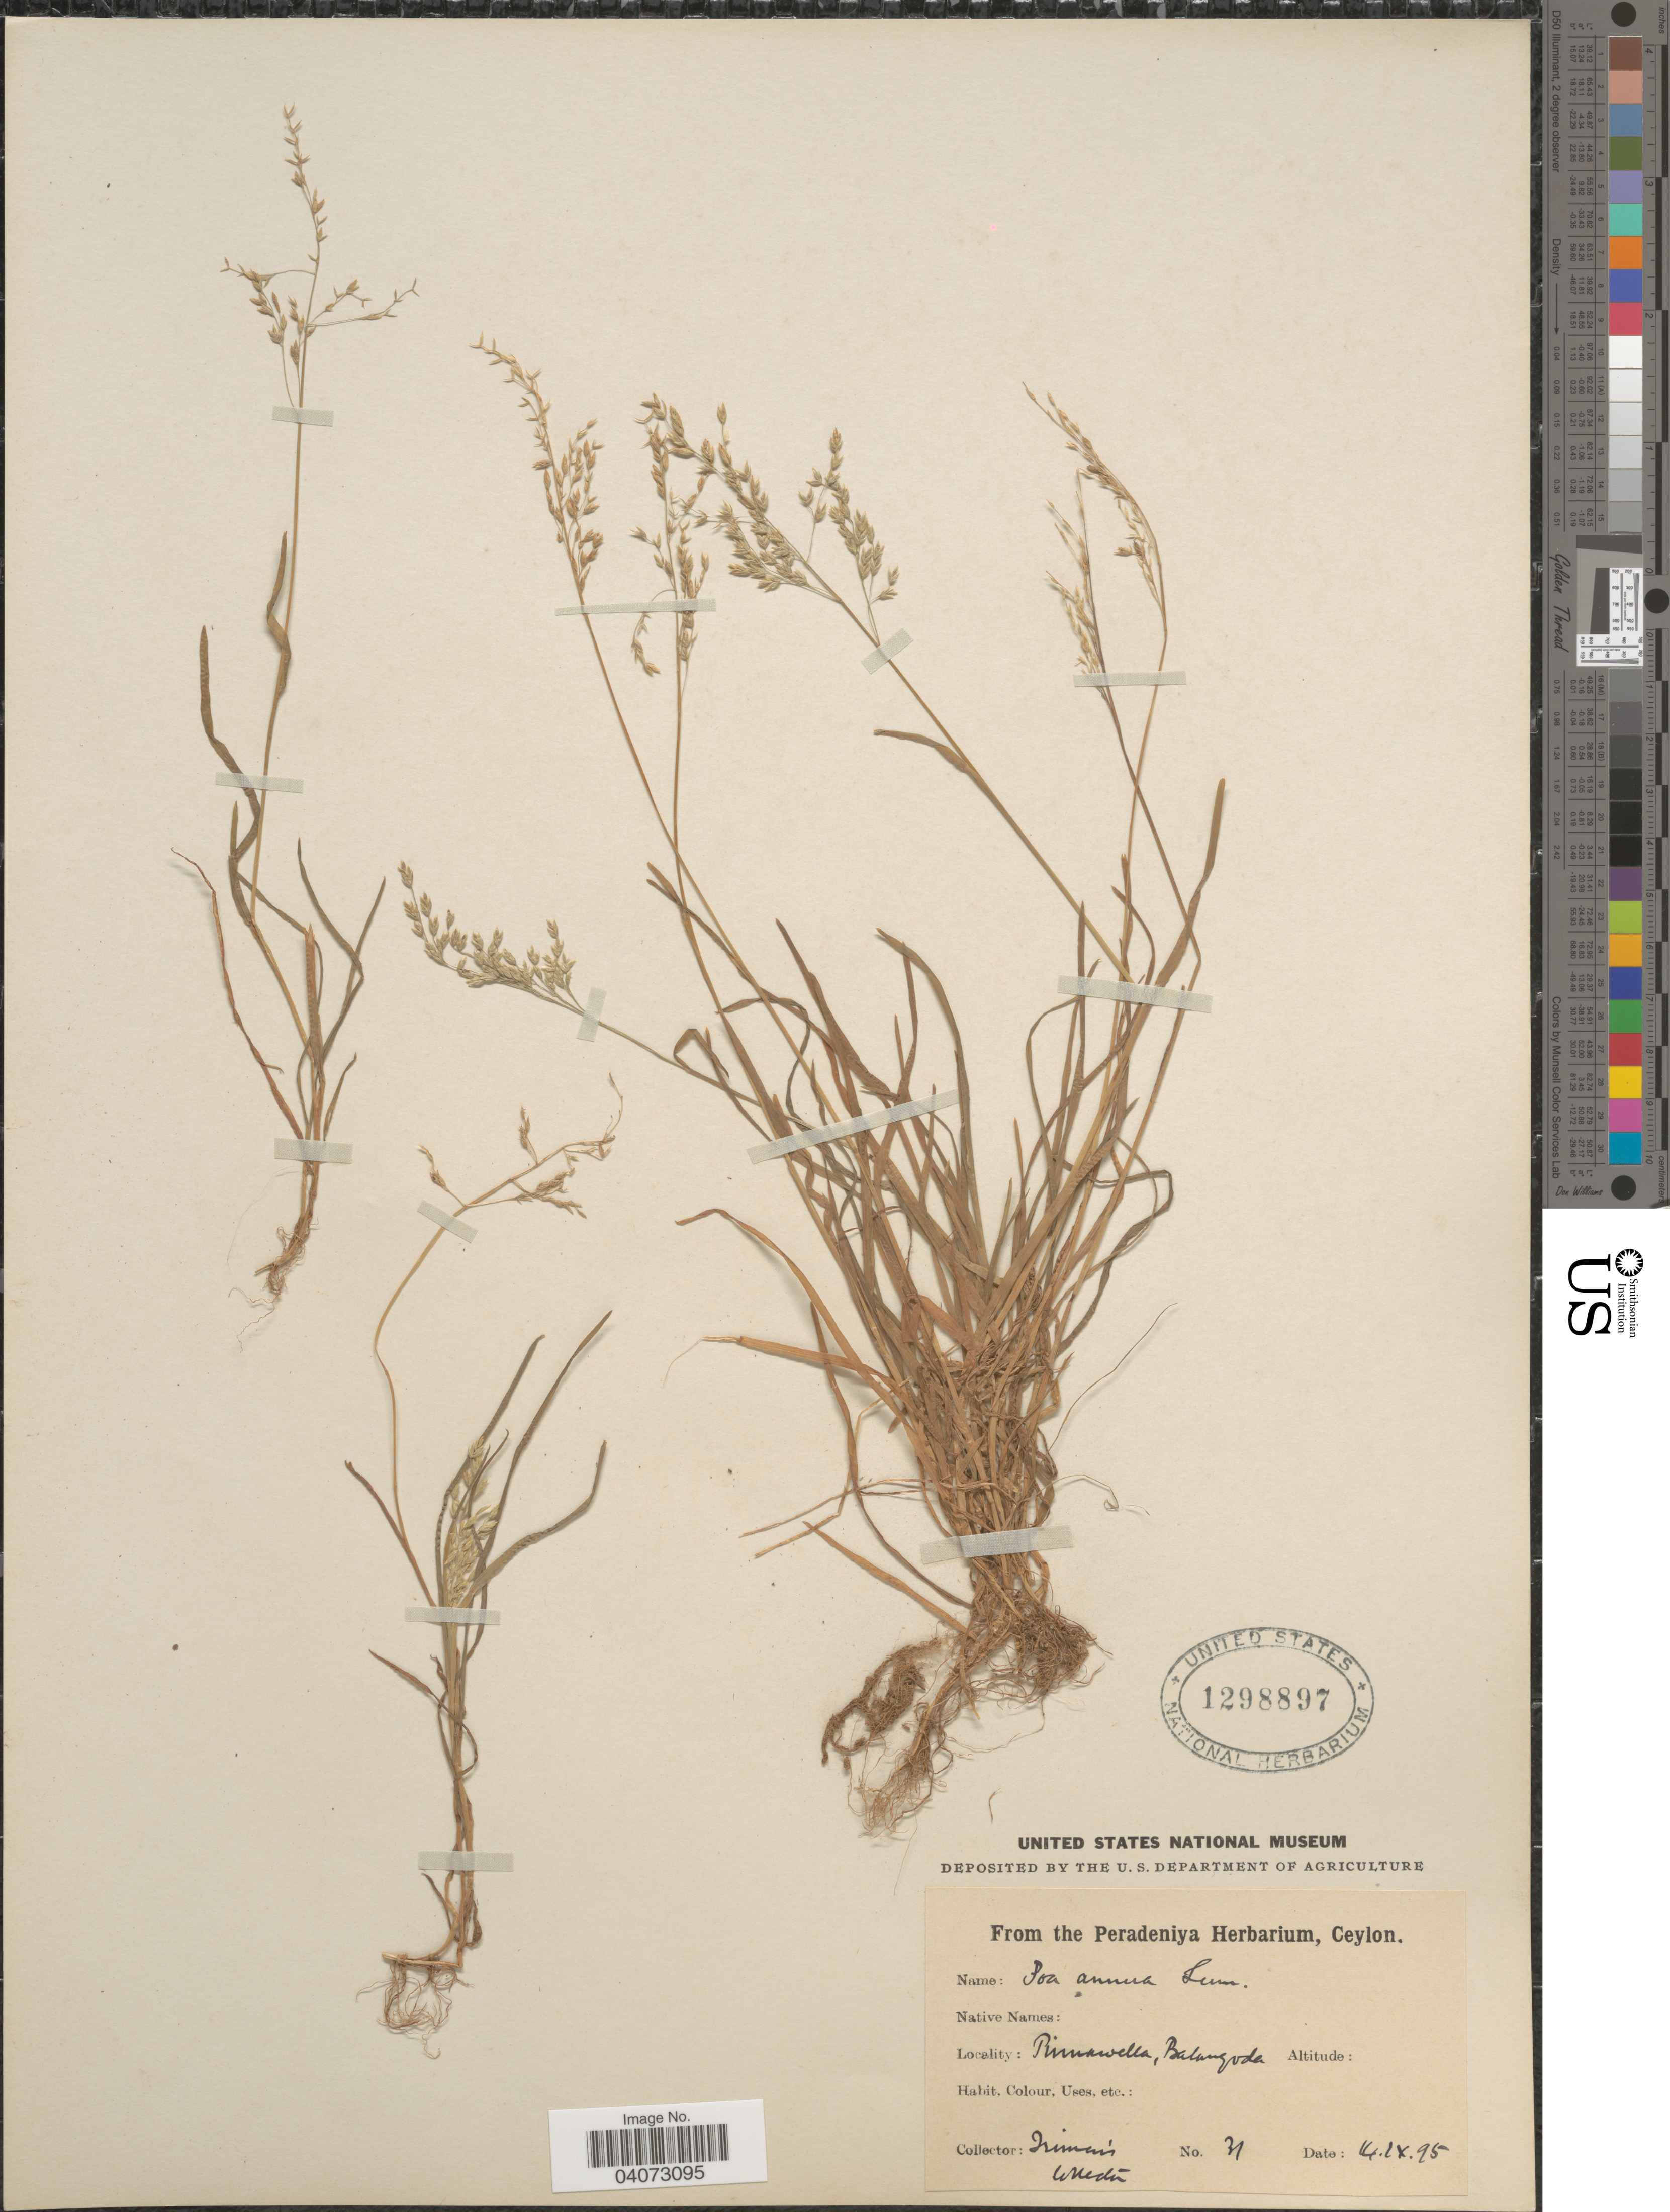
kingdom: Plantae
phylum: Tracheophyta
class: Liliopsida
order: Poales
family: Poaceae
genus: Poa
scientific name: Poa annua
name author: L.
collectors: Irimais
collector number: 31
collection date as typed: Transcribed d/m/y: 14/9/95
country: Sri Lanka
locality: Pinnawella, Balangoda.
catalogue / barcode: US 1298897